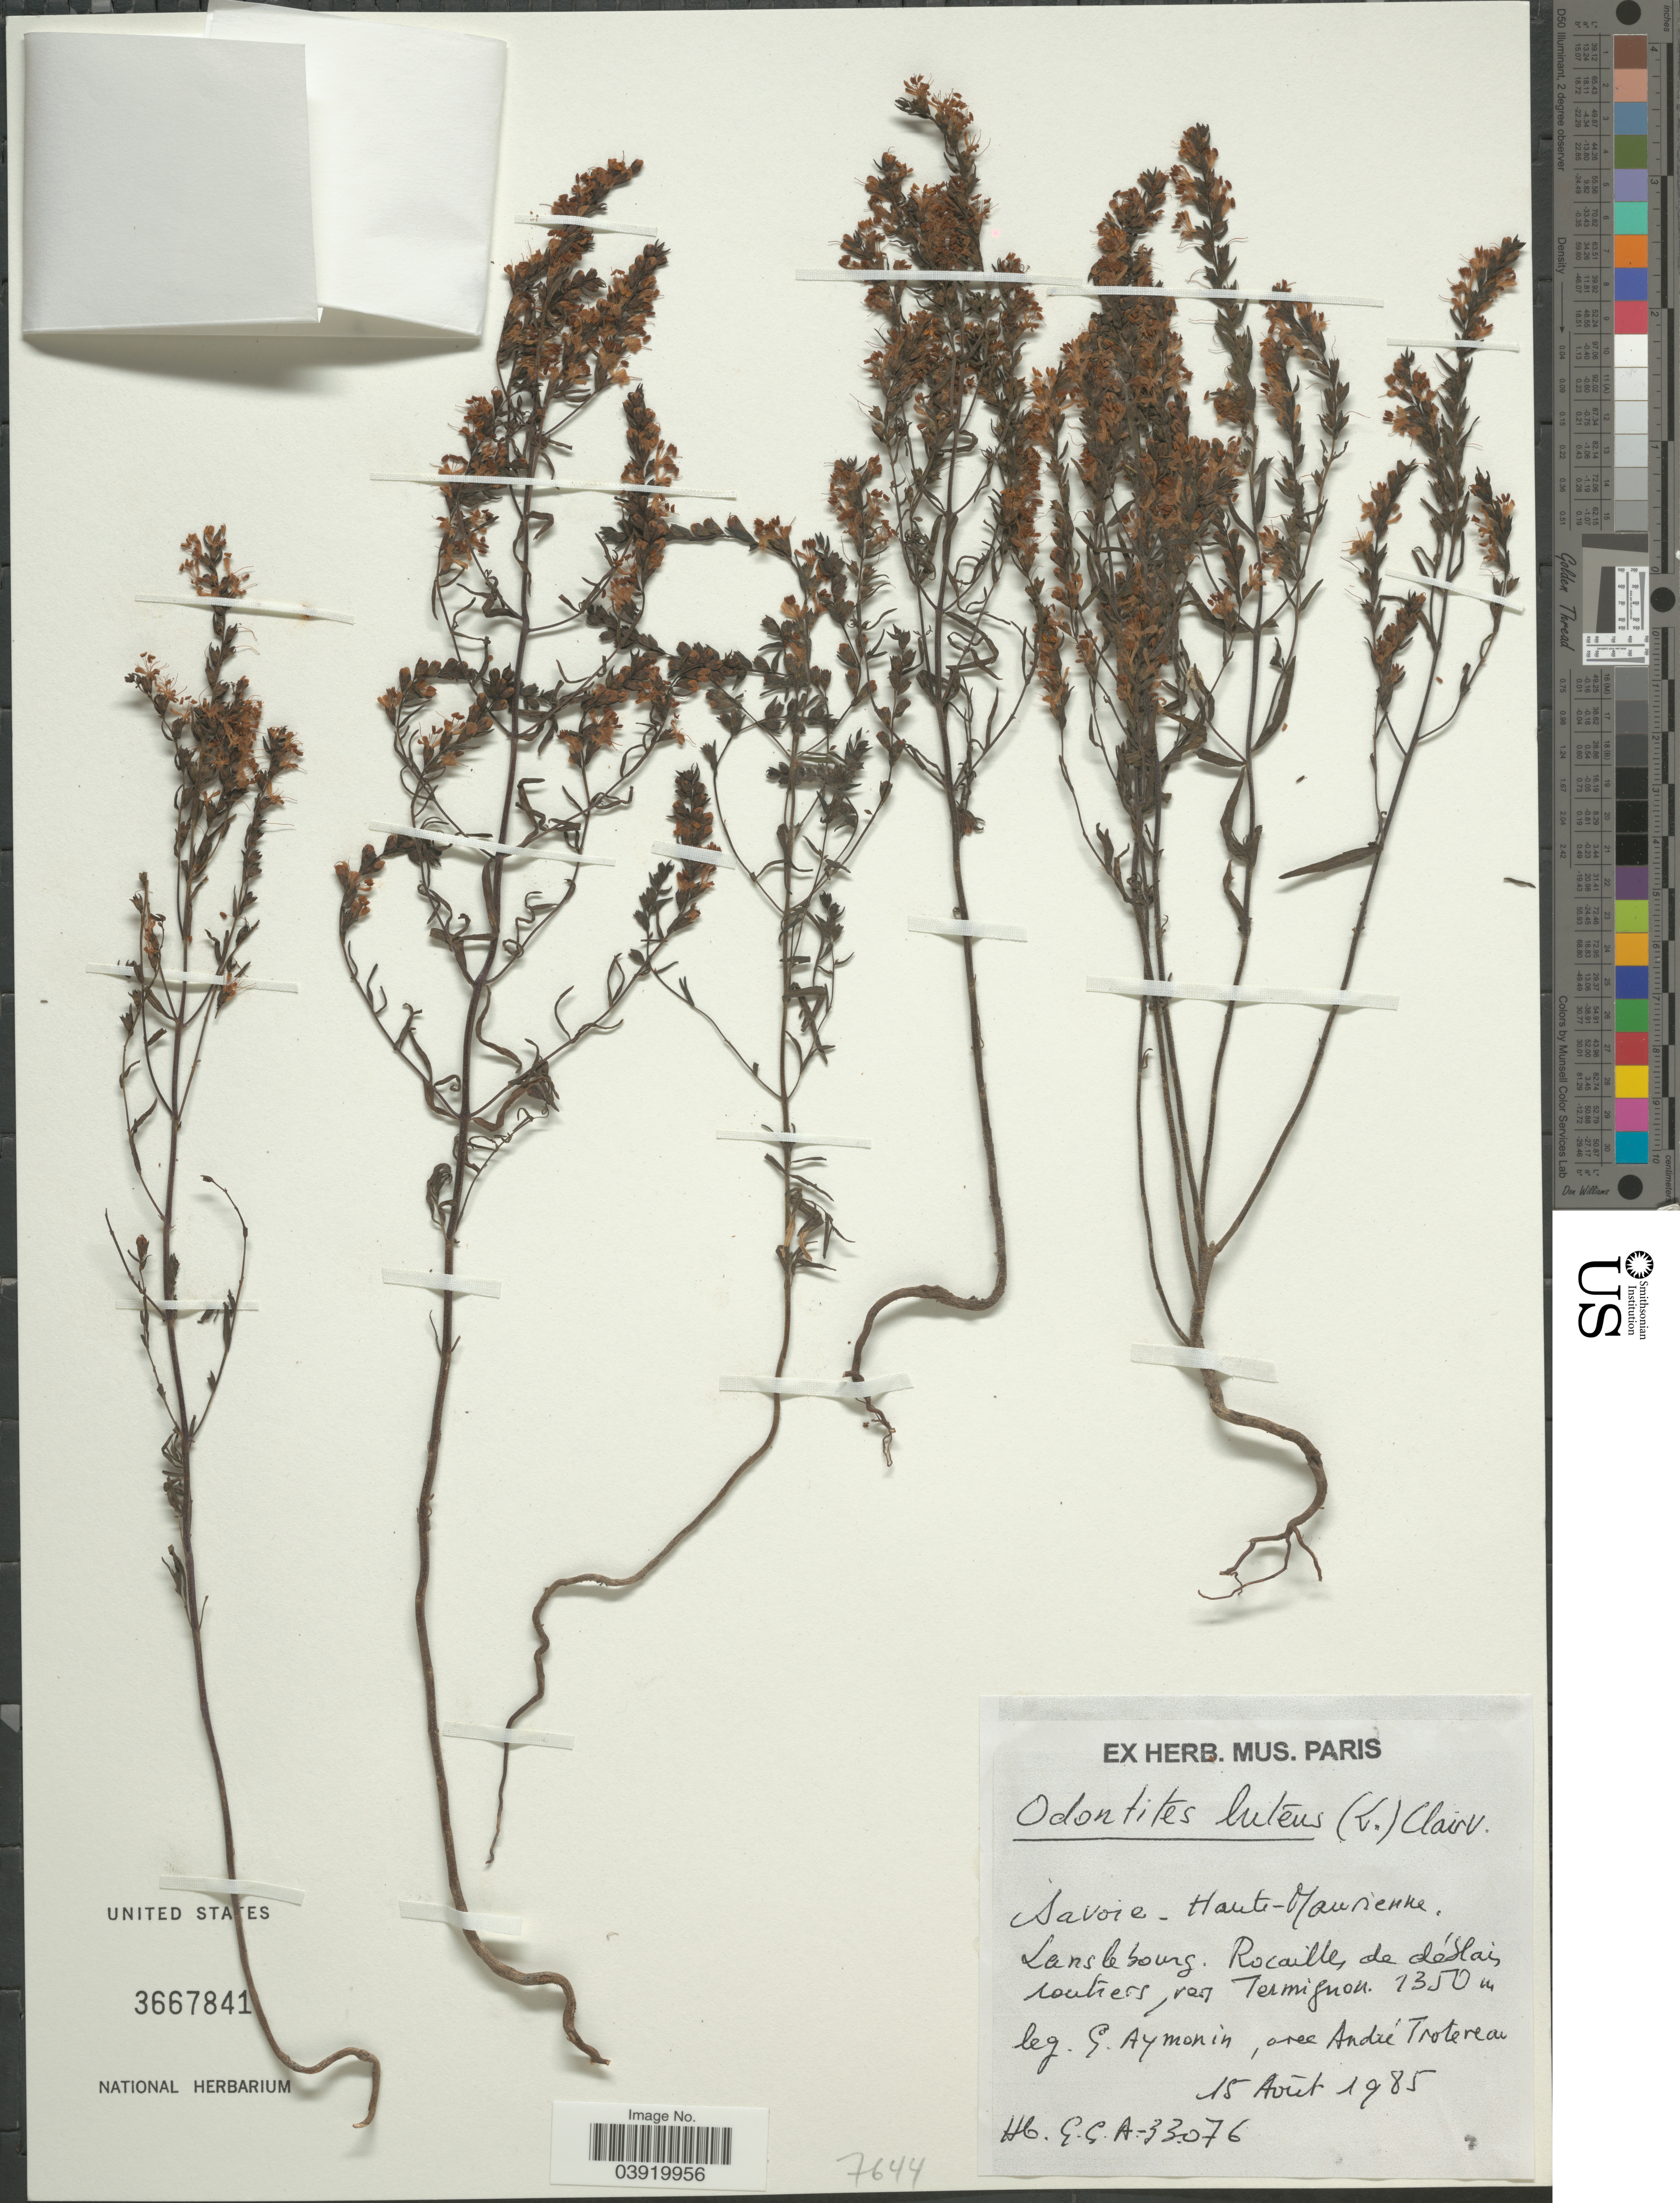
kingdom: Plantae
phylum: Tracheophyta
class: Magnoliopsida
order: Lamiales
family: Orobanchaceae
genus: Odontites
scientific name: Odontites luteus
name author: (L.) Clairv.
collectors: G. Aymonin & A. Trotereau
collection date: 1985-08-15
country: France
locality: Savoie. Haute-Maurienne. Lanslebourg. Rocailles de de'Slais [interpreted] routiers, vers Termignon.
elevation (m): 1350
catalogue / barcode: US 3667841